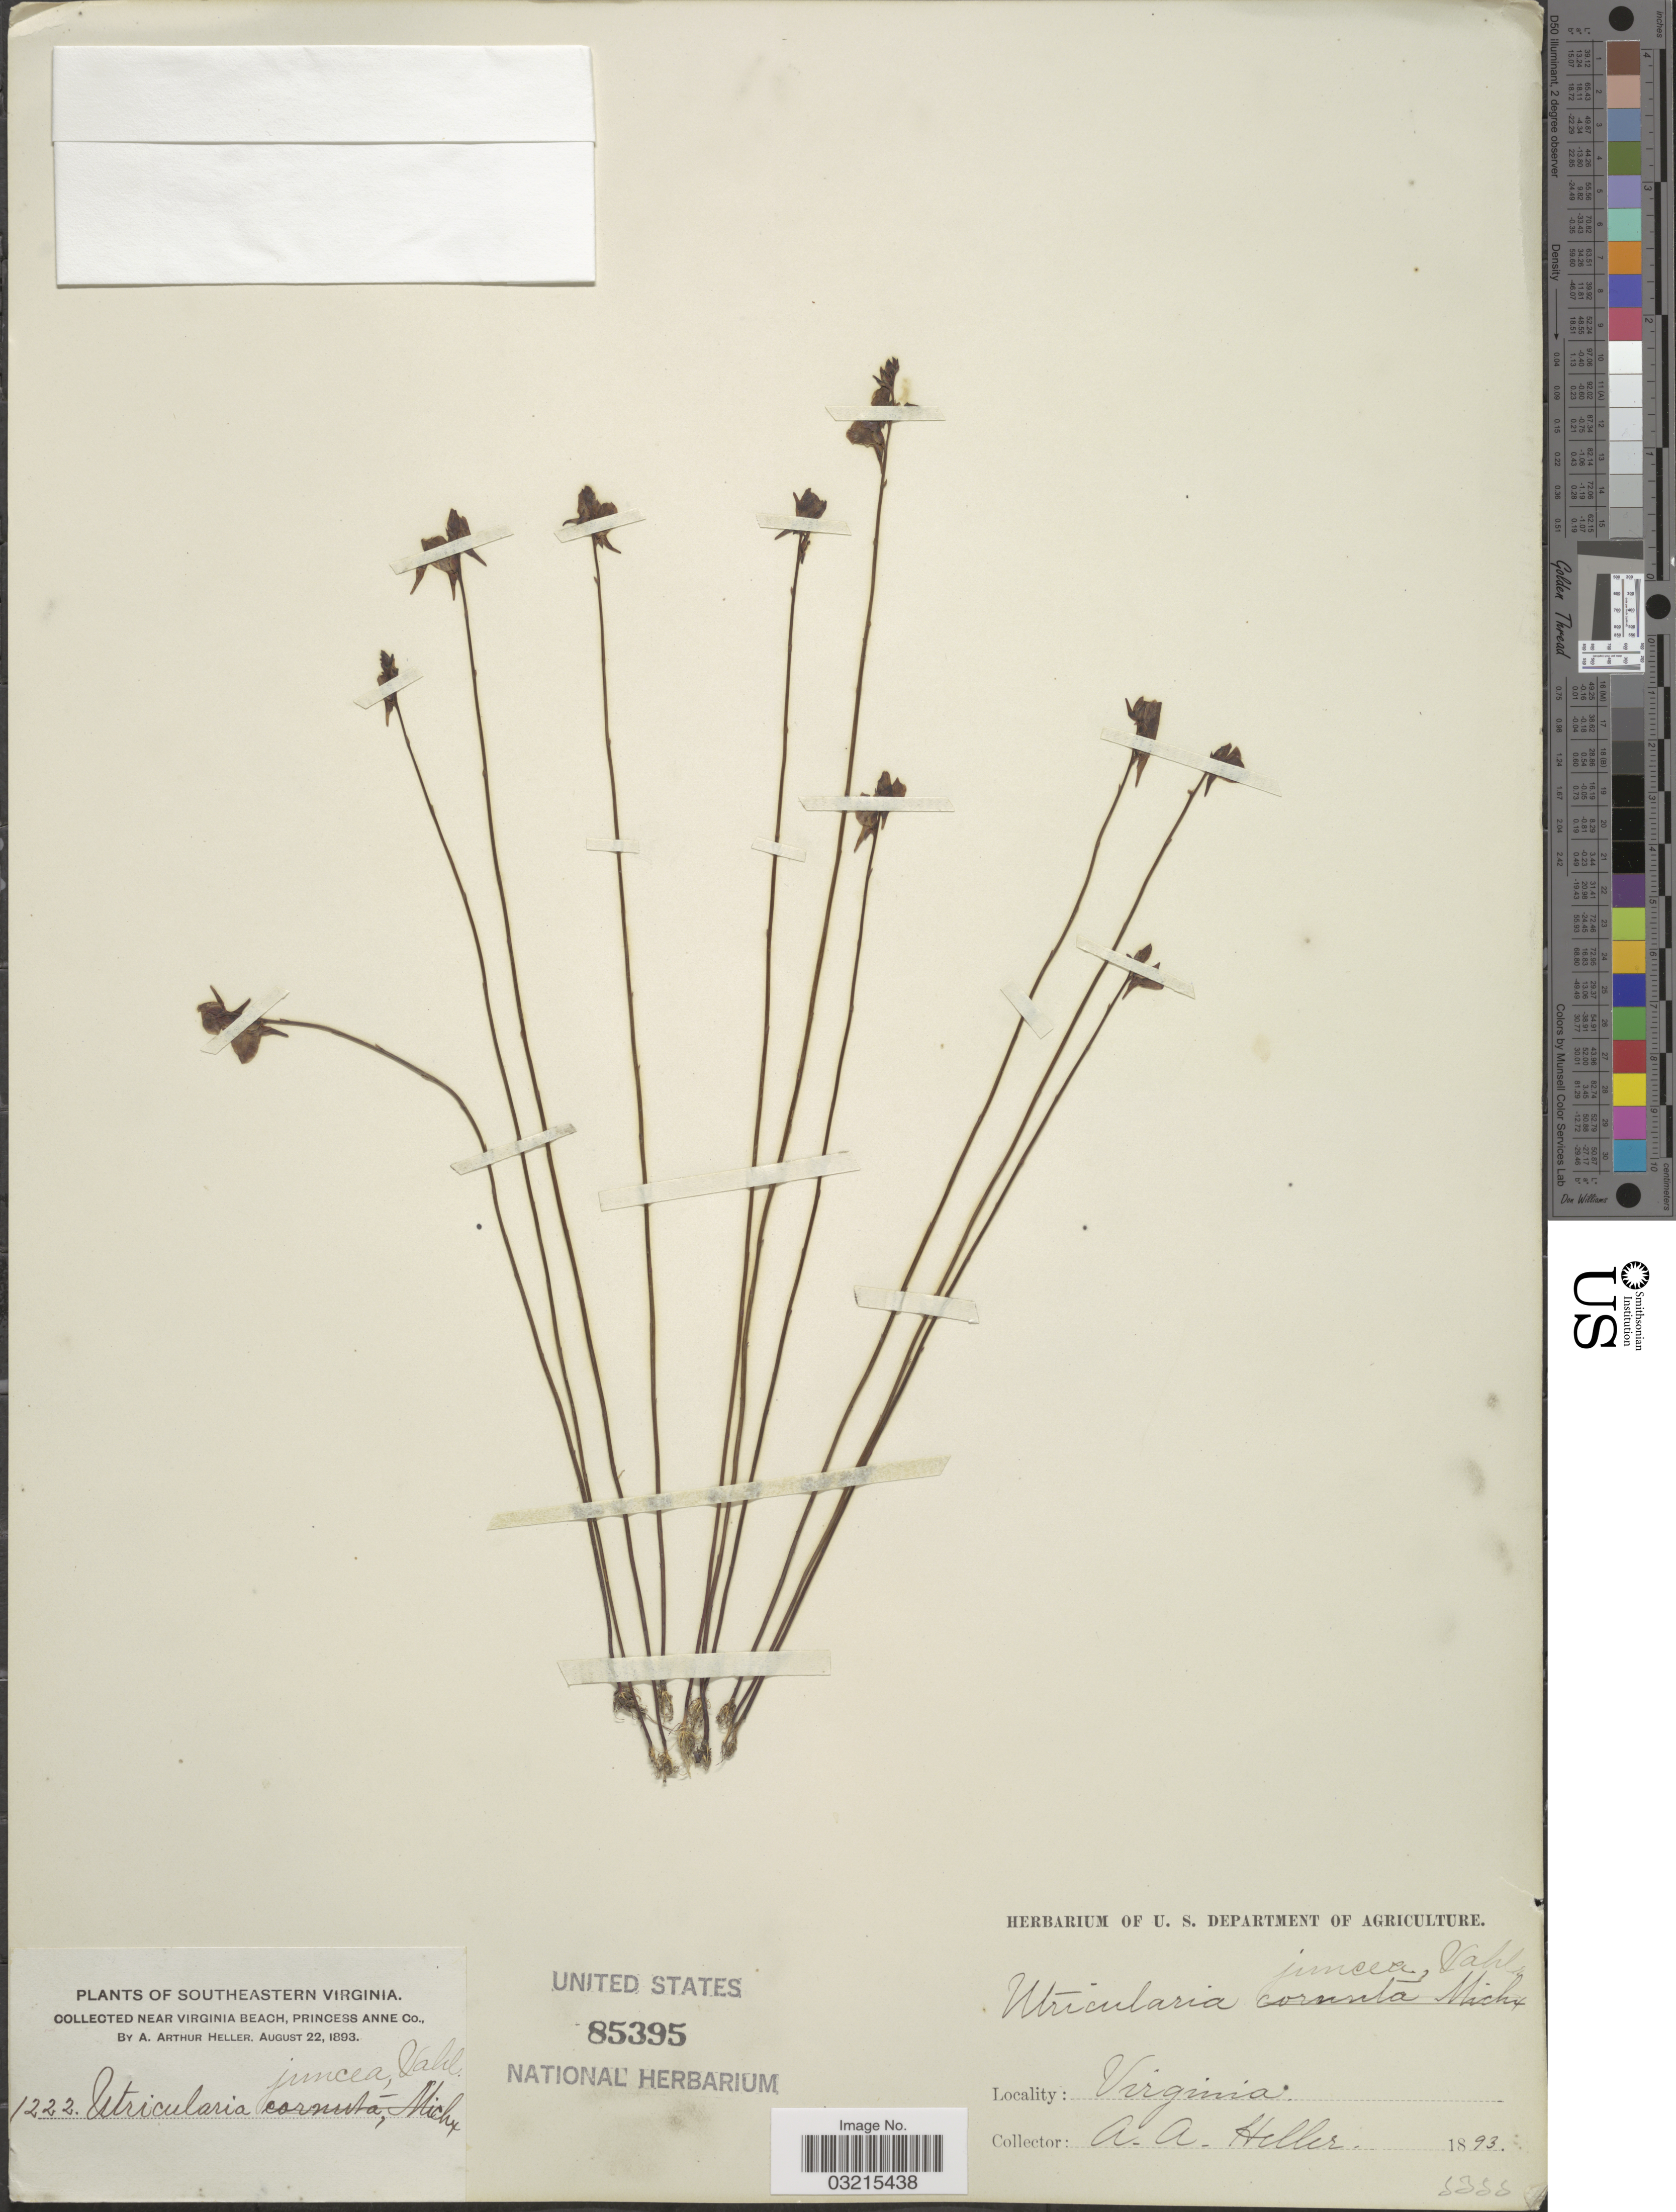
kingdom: Plantae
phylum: Tracheophyta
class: Magnoliopsida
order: Lamiales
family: Lentibulariaceae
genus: Utricularia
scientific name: Utricularia juncea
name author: Vahl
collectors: A. A. Heller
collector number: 1222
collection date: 1893-08-22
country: United States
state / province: Virginia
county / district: City of Virginia Beach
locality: Southeastern Virginia. Near Virginia Beach, Princess Anne (=historic county name) Co.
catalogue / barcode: US 85395